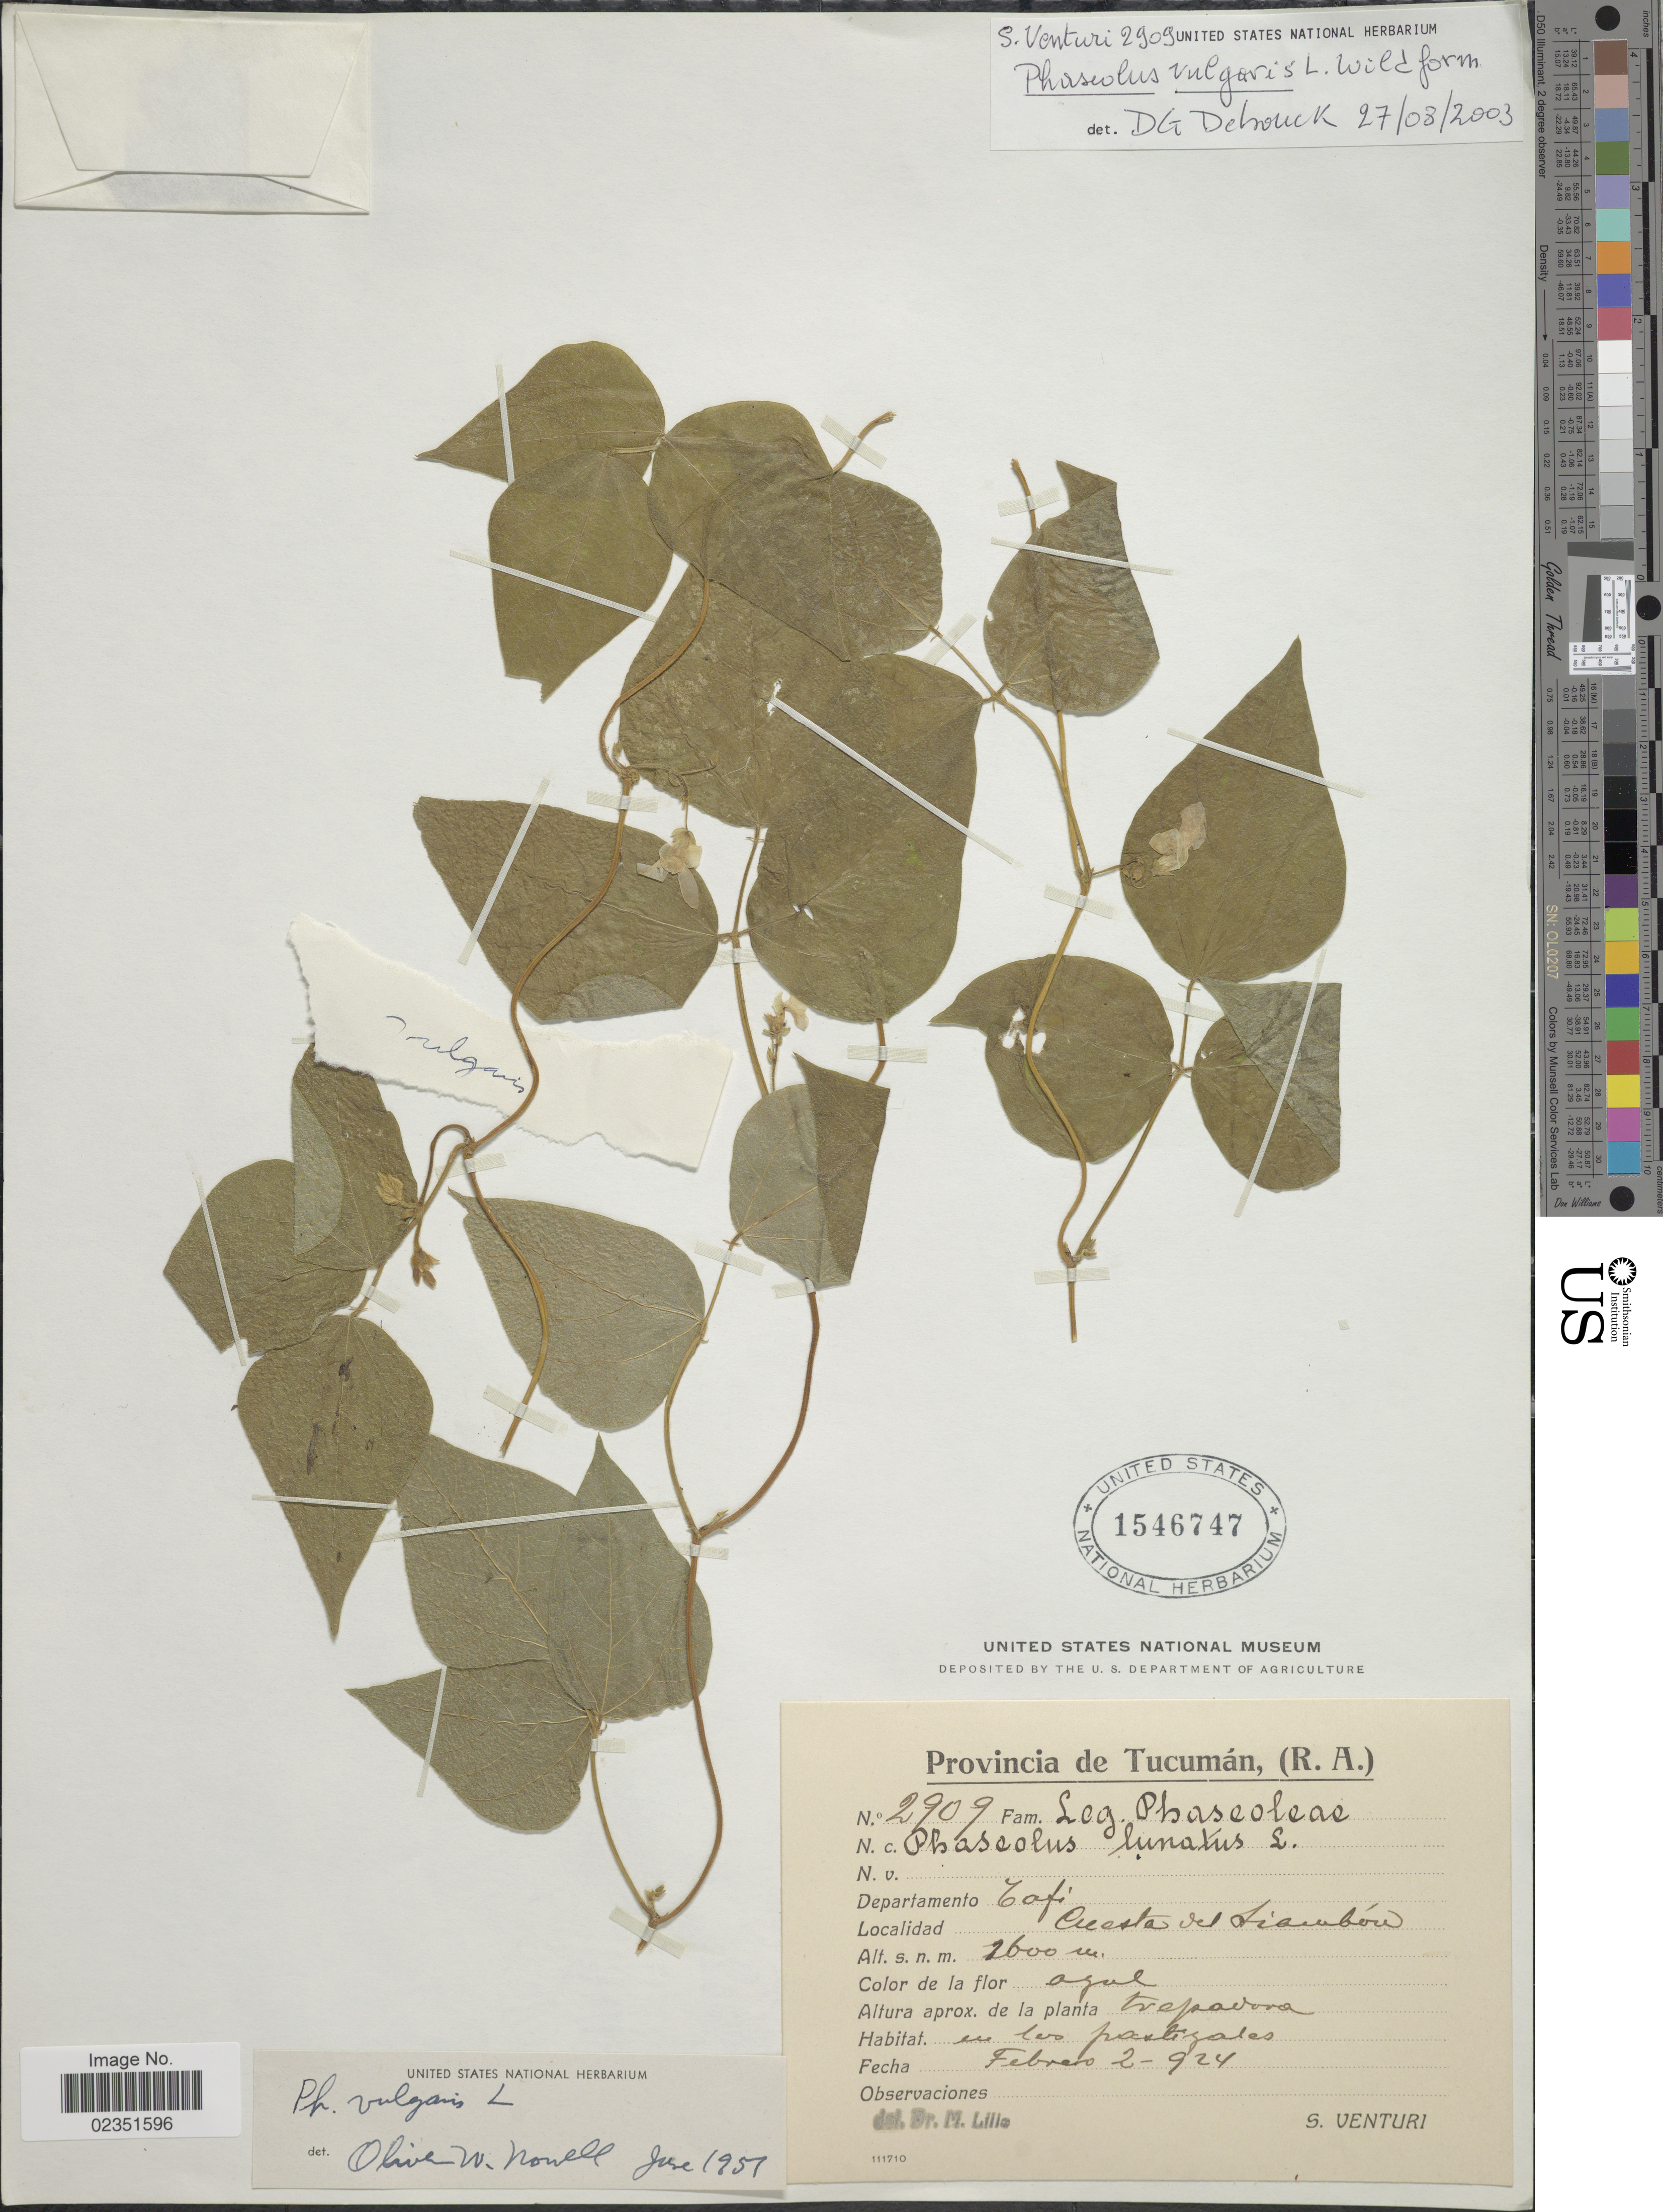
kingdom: Plantae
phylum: Tracheophyta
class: Magnoliopsida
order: Fabales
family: Fabaceae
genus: Phaseolus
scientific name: Phaseolus vulgaris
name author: L.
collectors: S. Venturi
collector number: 2909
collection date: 1924-02-02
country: Argentina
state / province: Tucuman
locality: Departamento Tafi, Cuesta del Siambon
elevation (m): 2600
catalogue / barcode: US 1546747